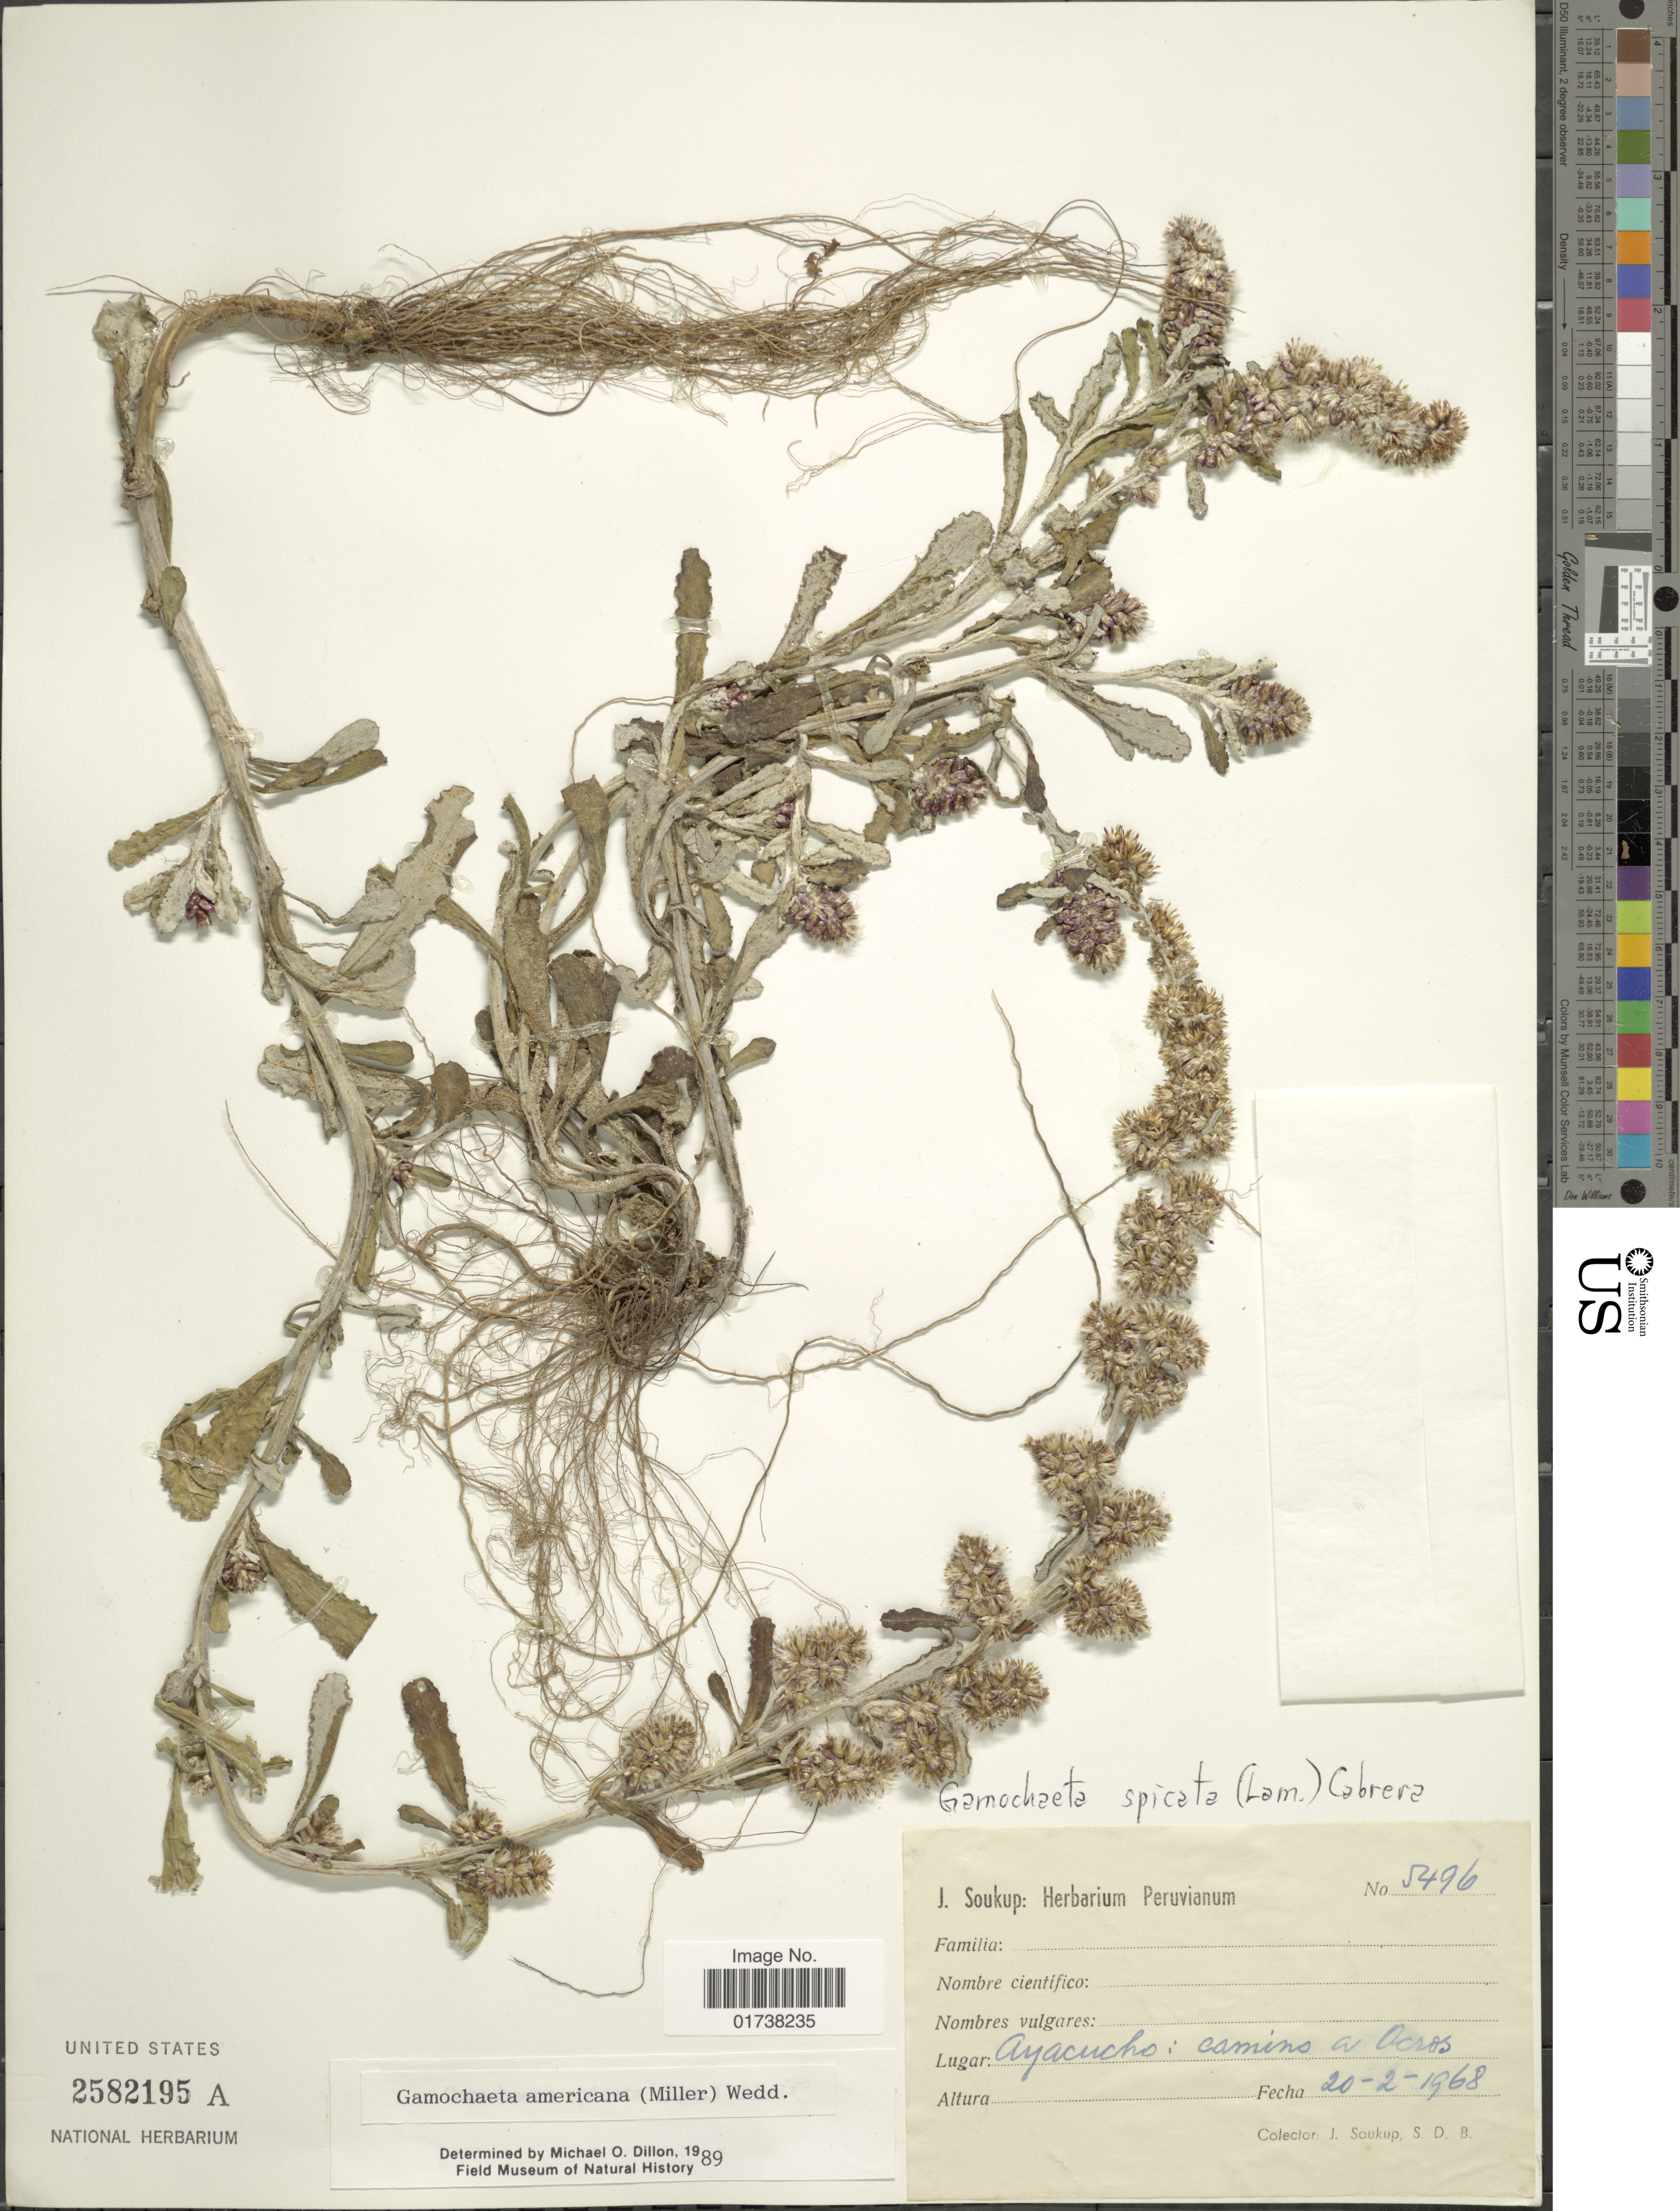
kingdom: Plantae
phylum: Tracheophyta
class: Magnoliopsida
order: Asterales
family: Asteraceae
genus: Gamochaeta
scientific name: Gamochaeta americana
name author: (Mill.) Wedd.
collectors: J. Soukup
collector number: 5496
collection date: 1968-02-20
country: Peru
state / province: Ayacucho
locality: Camino a Ocros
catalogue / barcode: US 2582195A